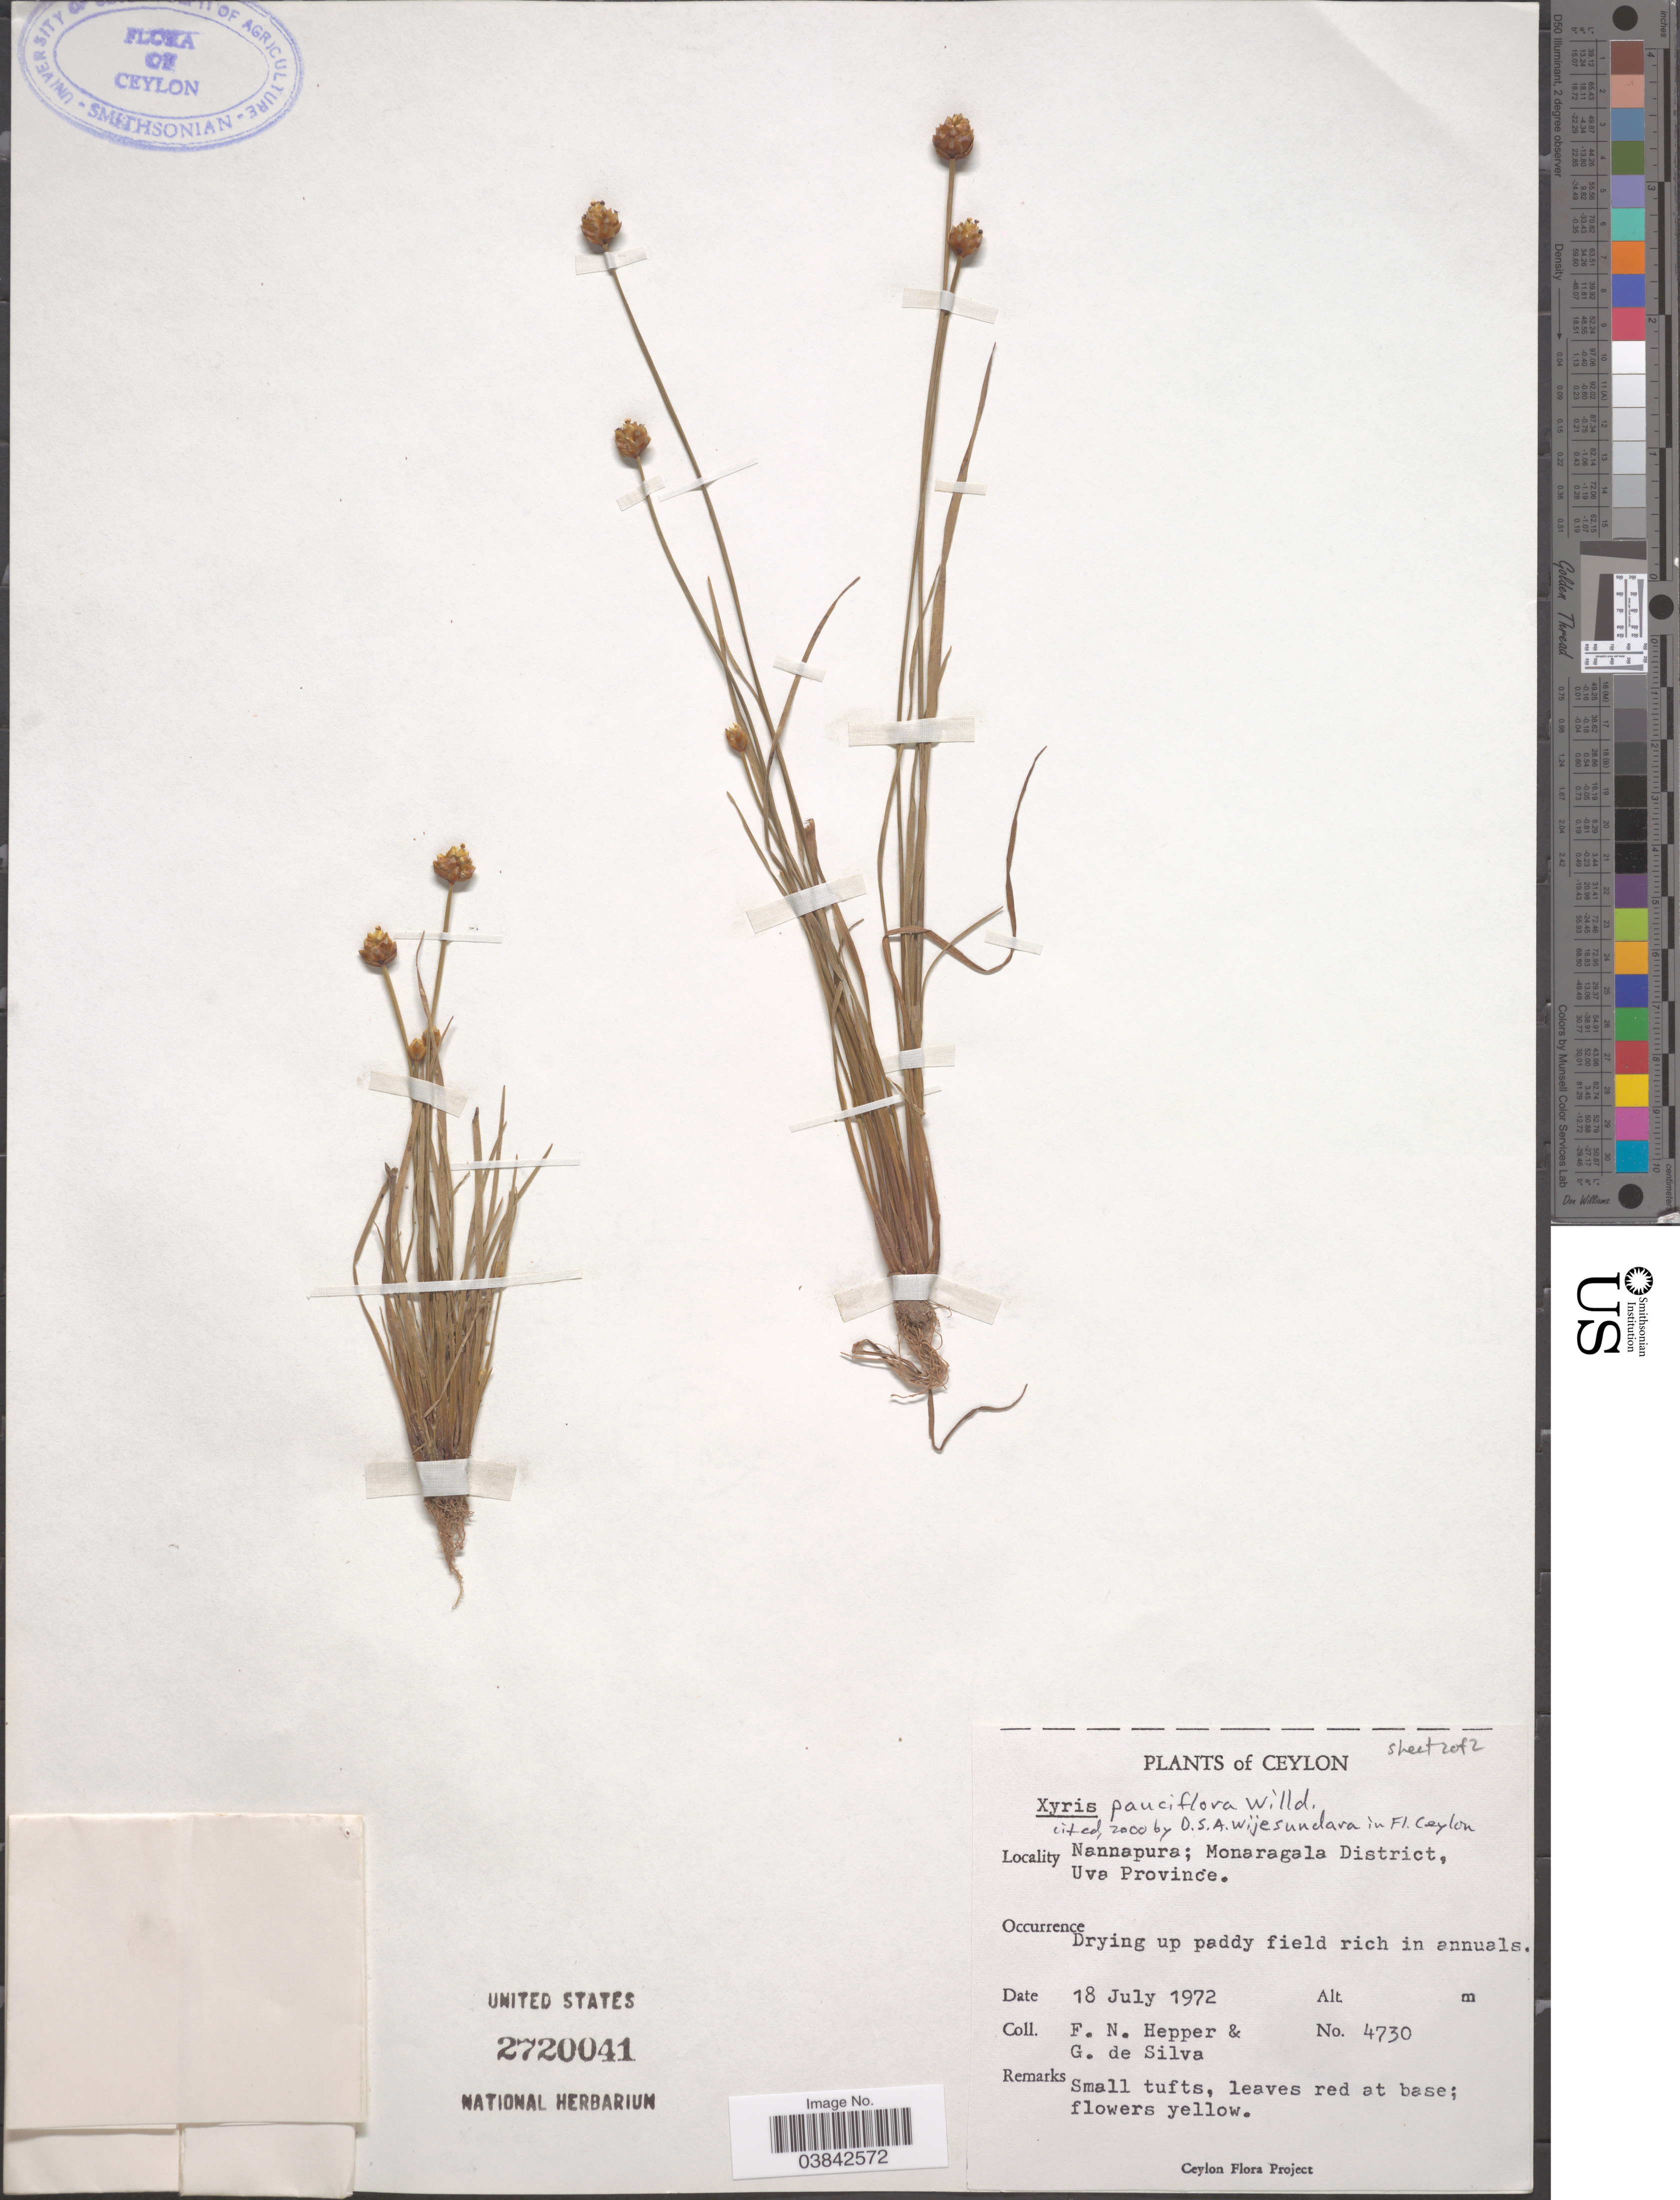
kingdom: Plantae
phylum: Tracheophyta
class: Liliopsida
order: Poales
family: Xyridaceae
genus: Xyris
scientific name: Xyris pauciflora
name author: Willd.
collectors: F. Hepper & G. De Silva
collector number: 4730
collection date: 1972-07-18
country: Sri Lanka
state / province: Uva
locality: Ceylon. Nannapura; Monaragala District.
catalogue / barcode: US 2720041